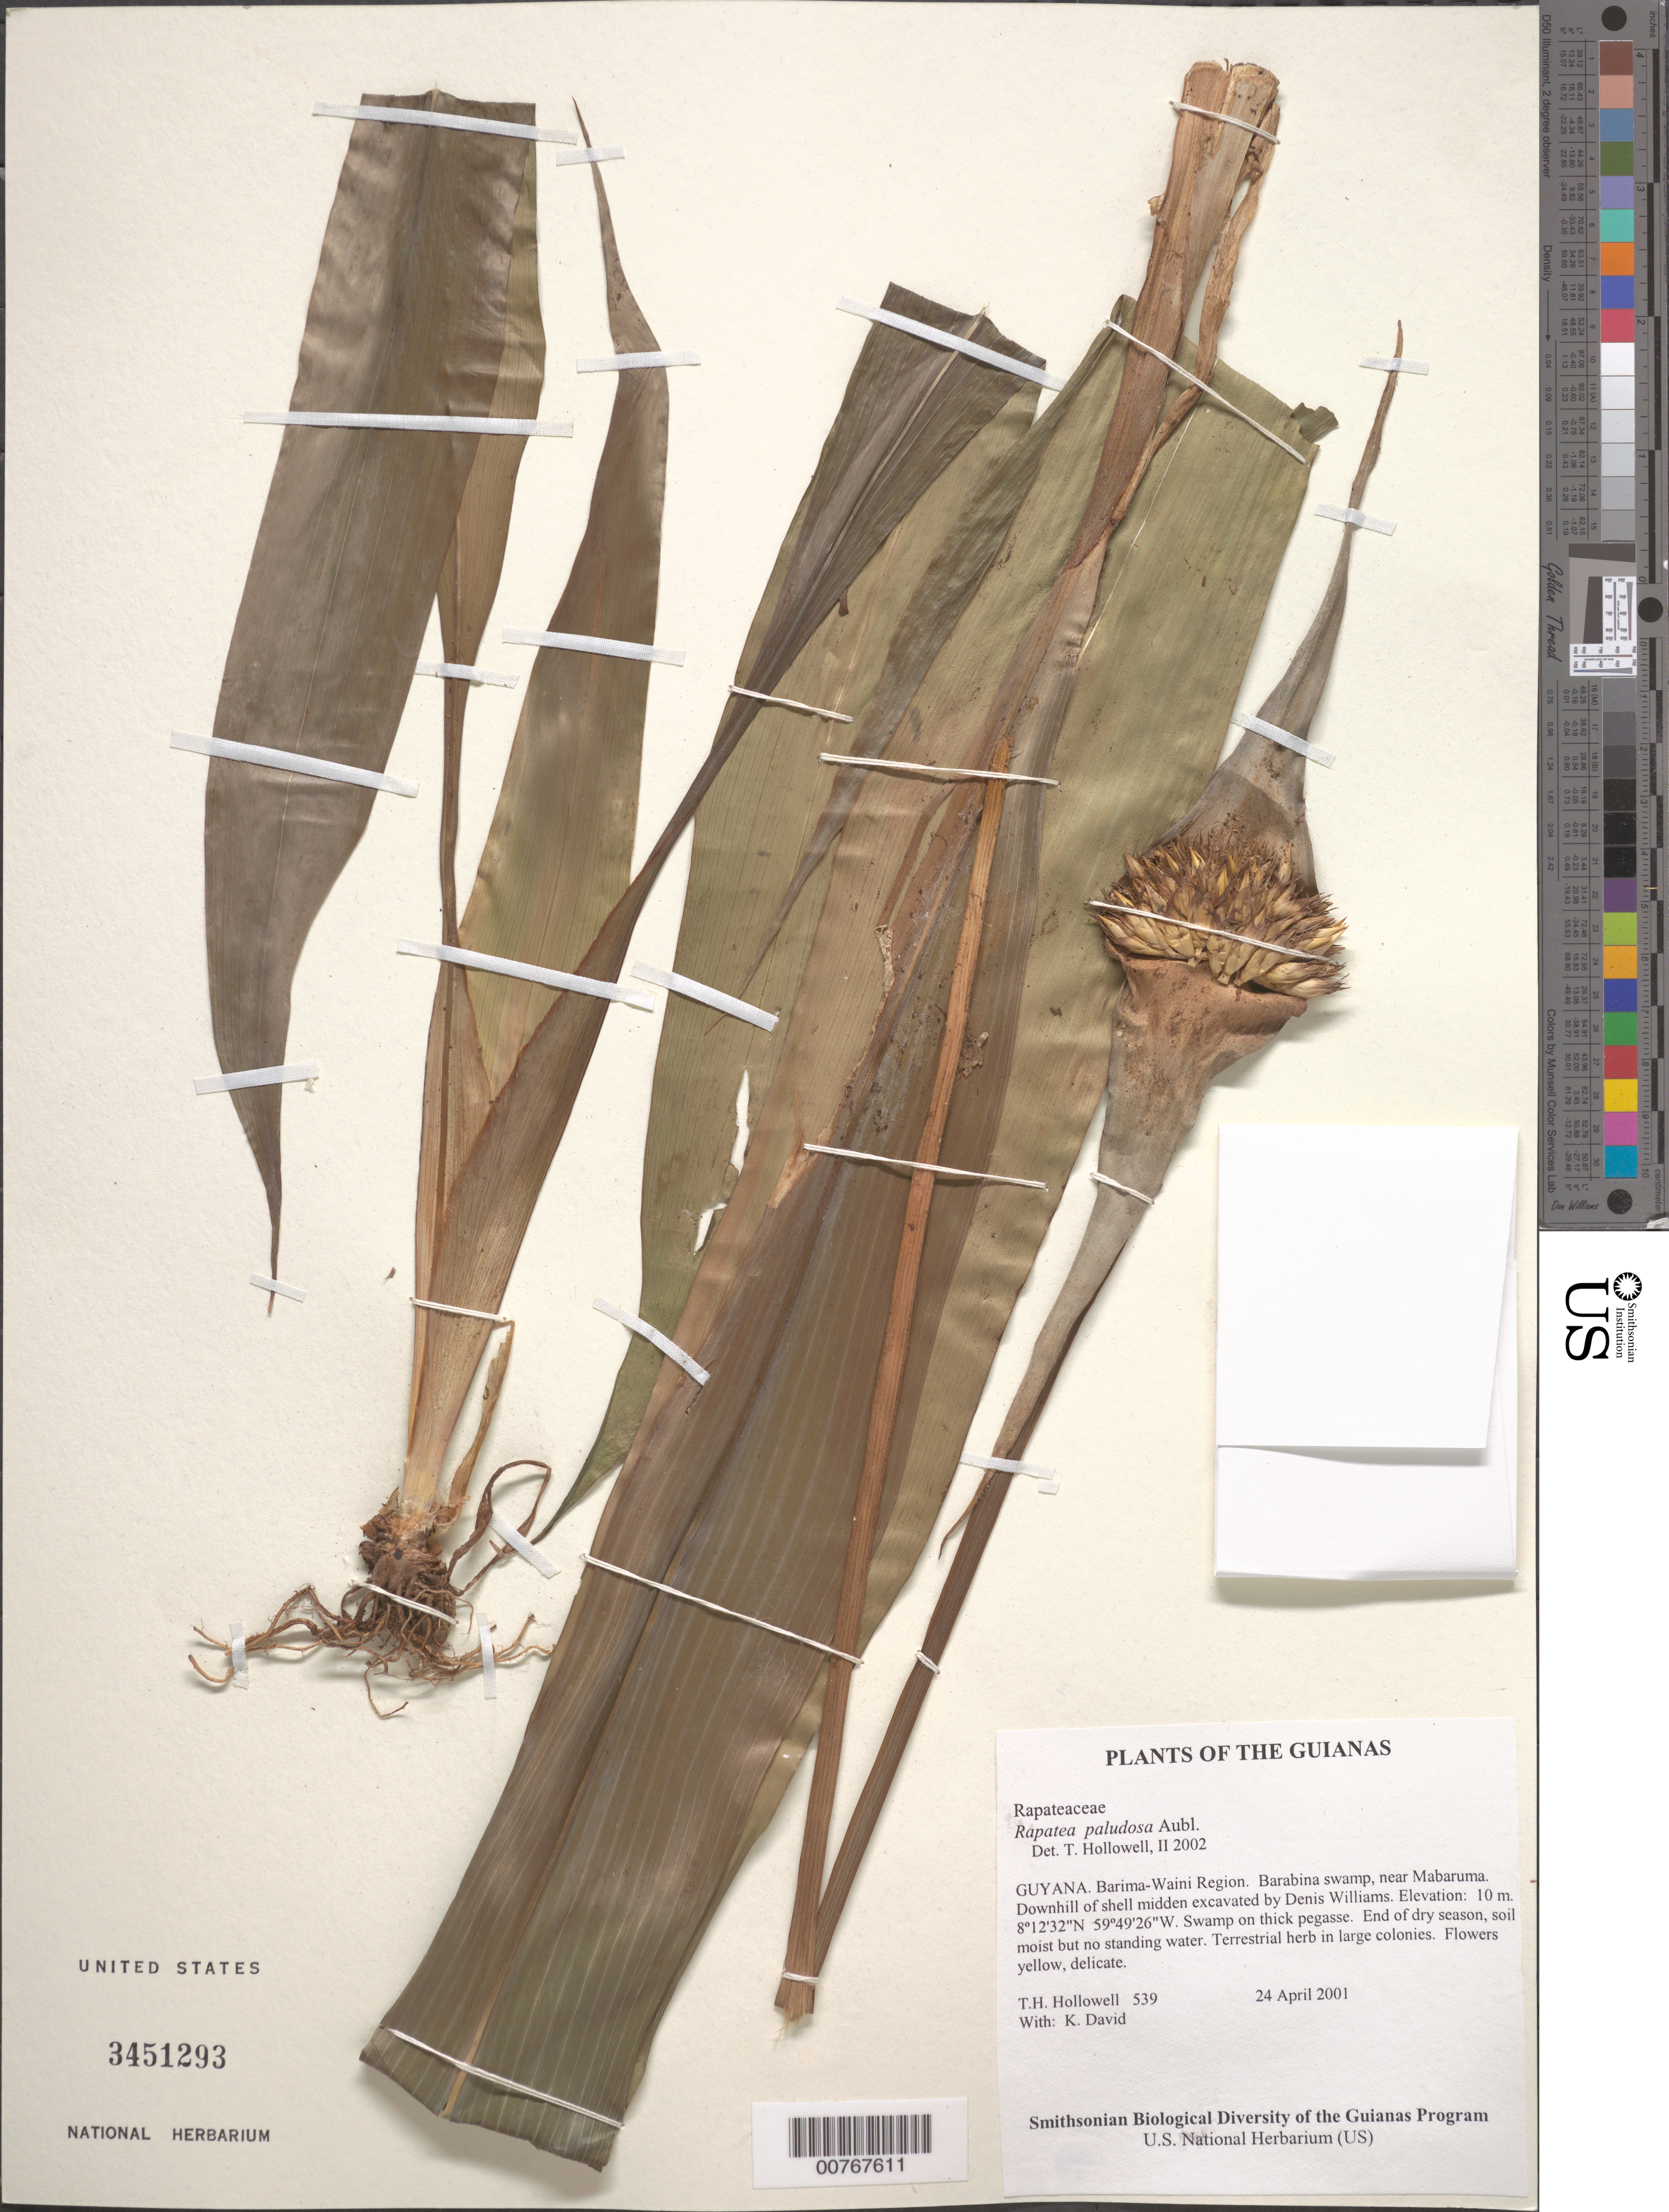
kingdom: Plantae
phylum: Tracheophyta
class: Liliopsida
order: Poales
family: Rapateaceae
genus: Rapatea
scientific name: Rapatea paludosa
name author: Aubl.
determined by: Hollowell, T. H., (BOT), Smithsonian Institution - National Museum of Natural History (UNITED STATES)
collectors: T. Hollowell & K. David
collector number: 539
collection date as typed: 24 April 2001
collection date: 2001-04-24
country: Guyana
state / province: Barima-Waini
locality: Barabina swamp, near Mabaruma. Downhill of shell midden excavated by Denis Williams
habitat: Swamp on thick pegasse. End of dry season, soil moist but no standing water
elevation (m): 10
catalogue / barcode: US 3451293